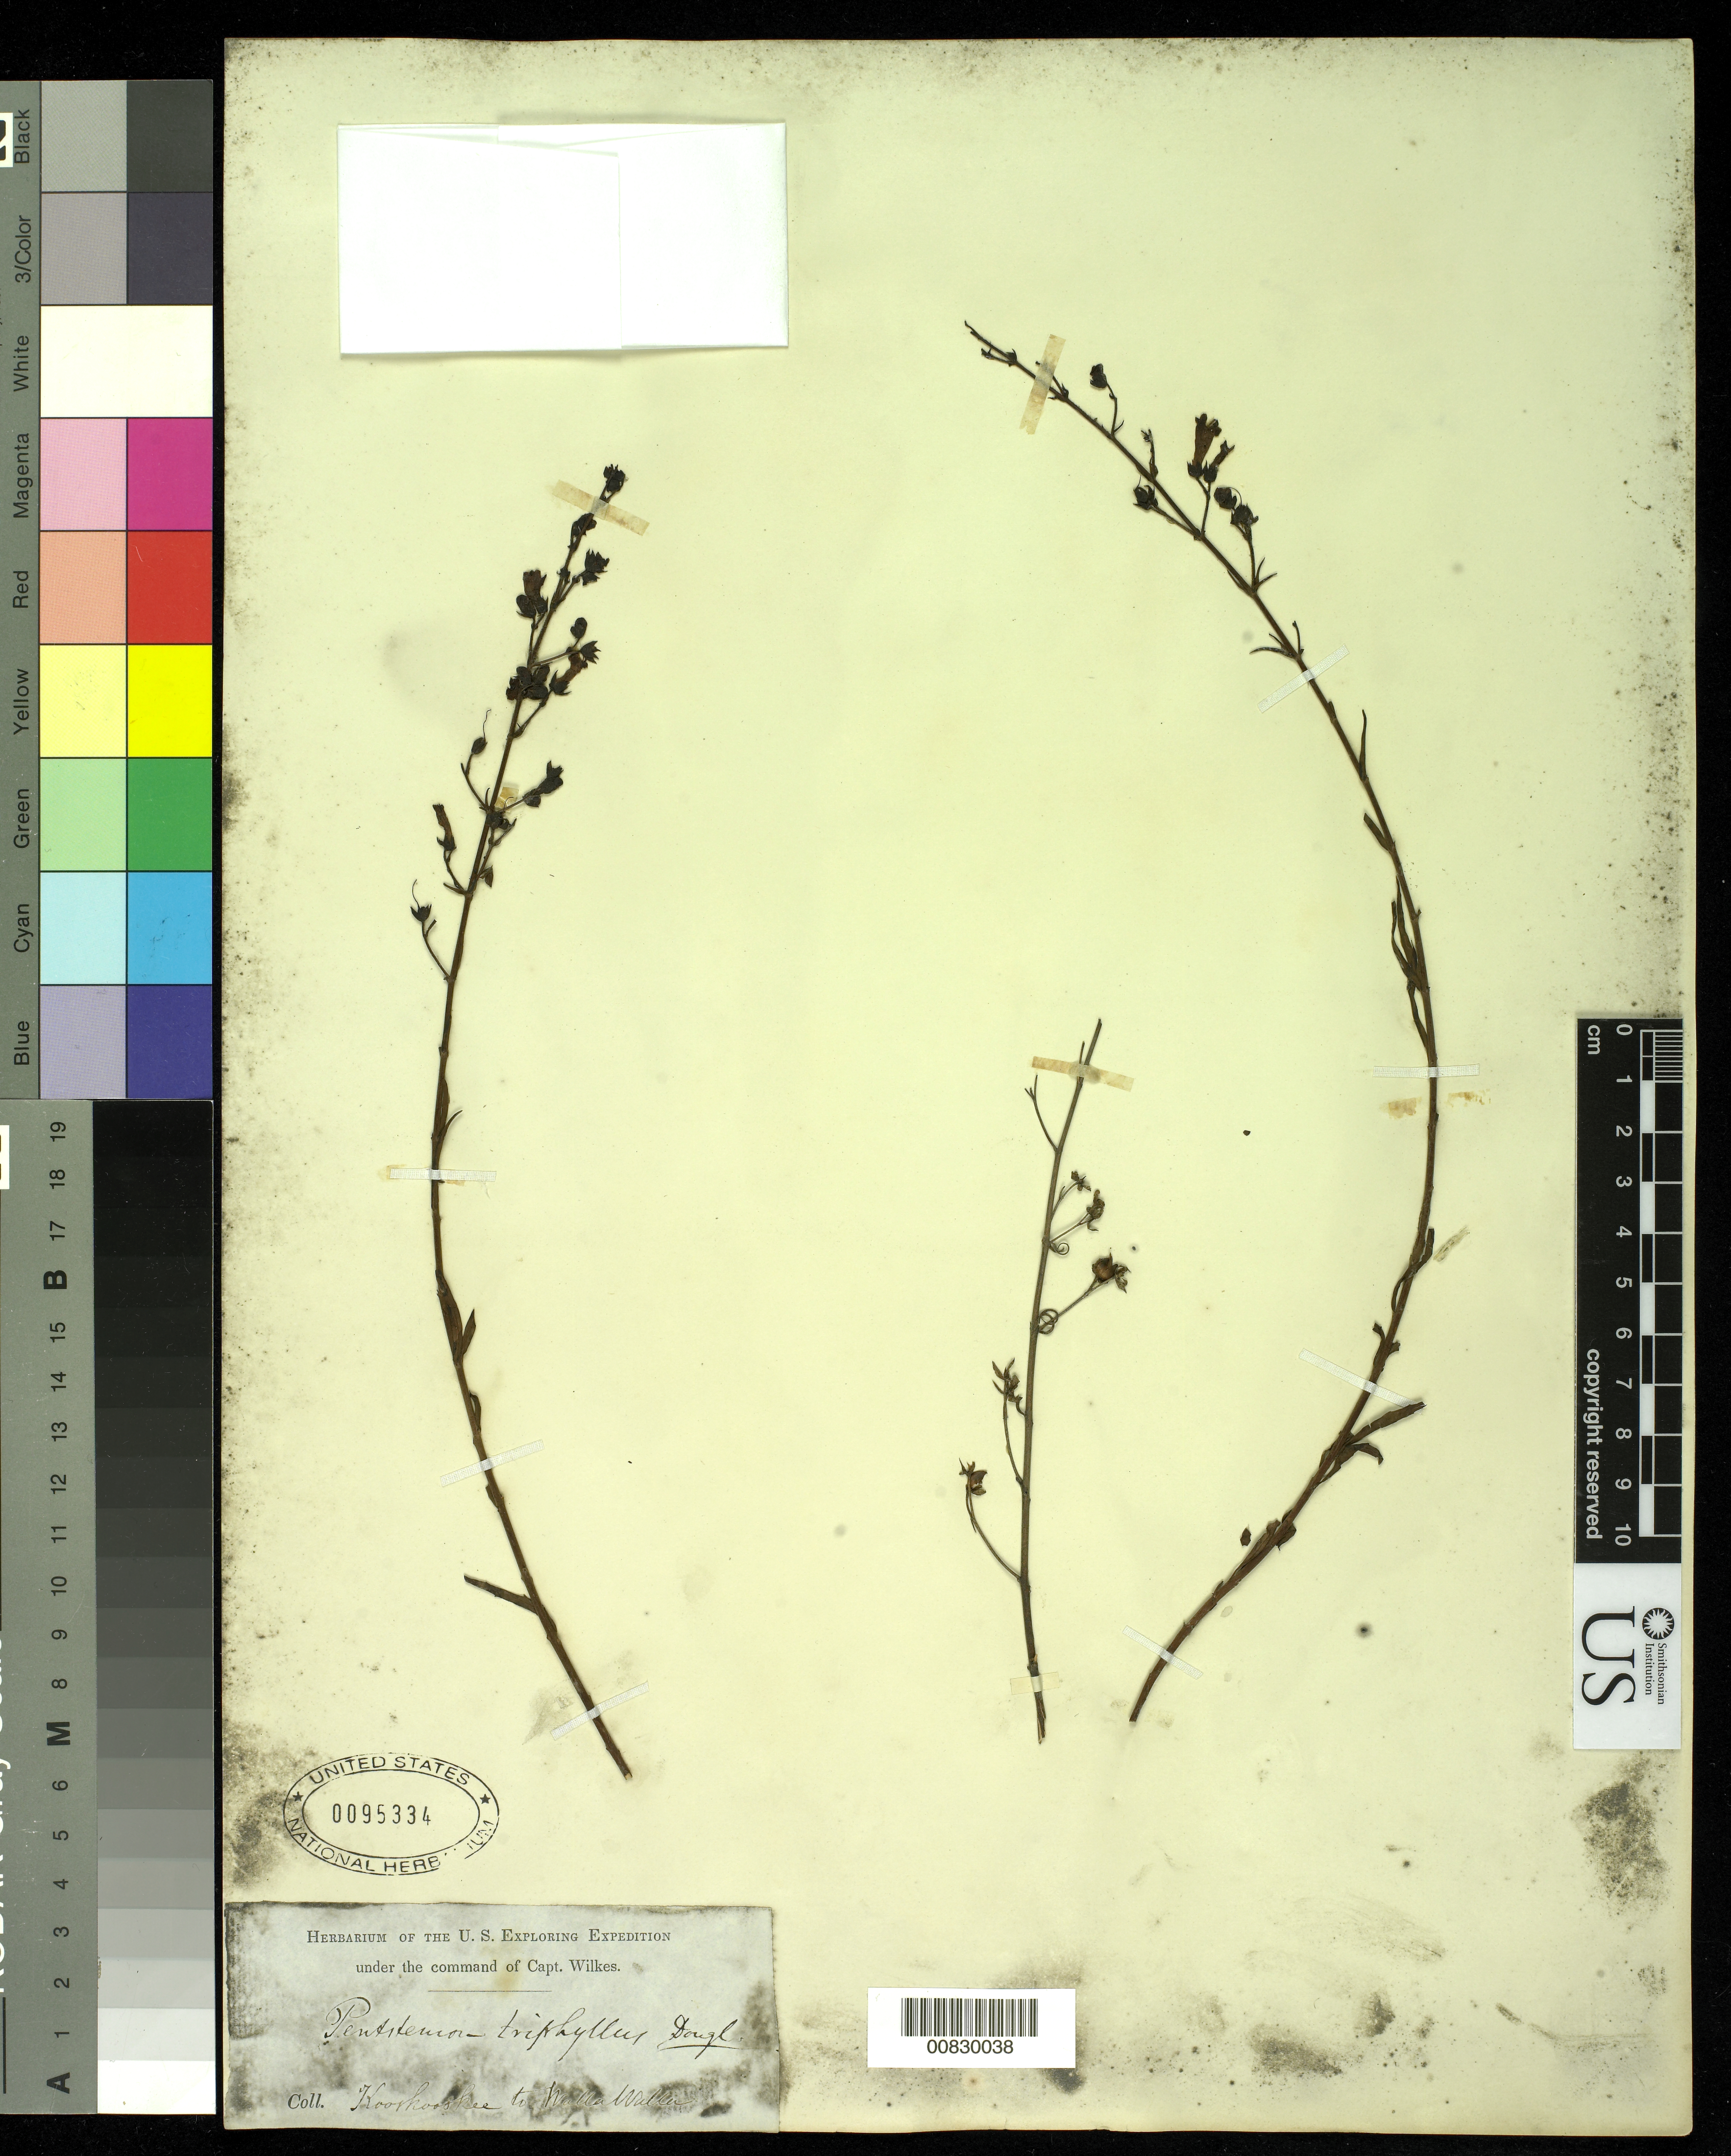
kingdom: Plantae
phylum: Tracheophyta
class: Magnoliopsida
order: Lamiales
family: Plantaginaceae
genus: Penstemon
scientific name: Penstemon triphyllus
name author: Douglas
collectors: Wilkes Explor. Exped.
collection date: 1838/1842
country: United States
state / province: Washington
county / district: Walla Walla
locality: Kooskooskee to Walla Walla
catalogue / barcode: US 95334